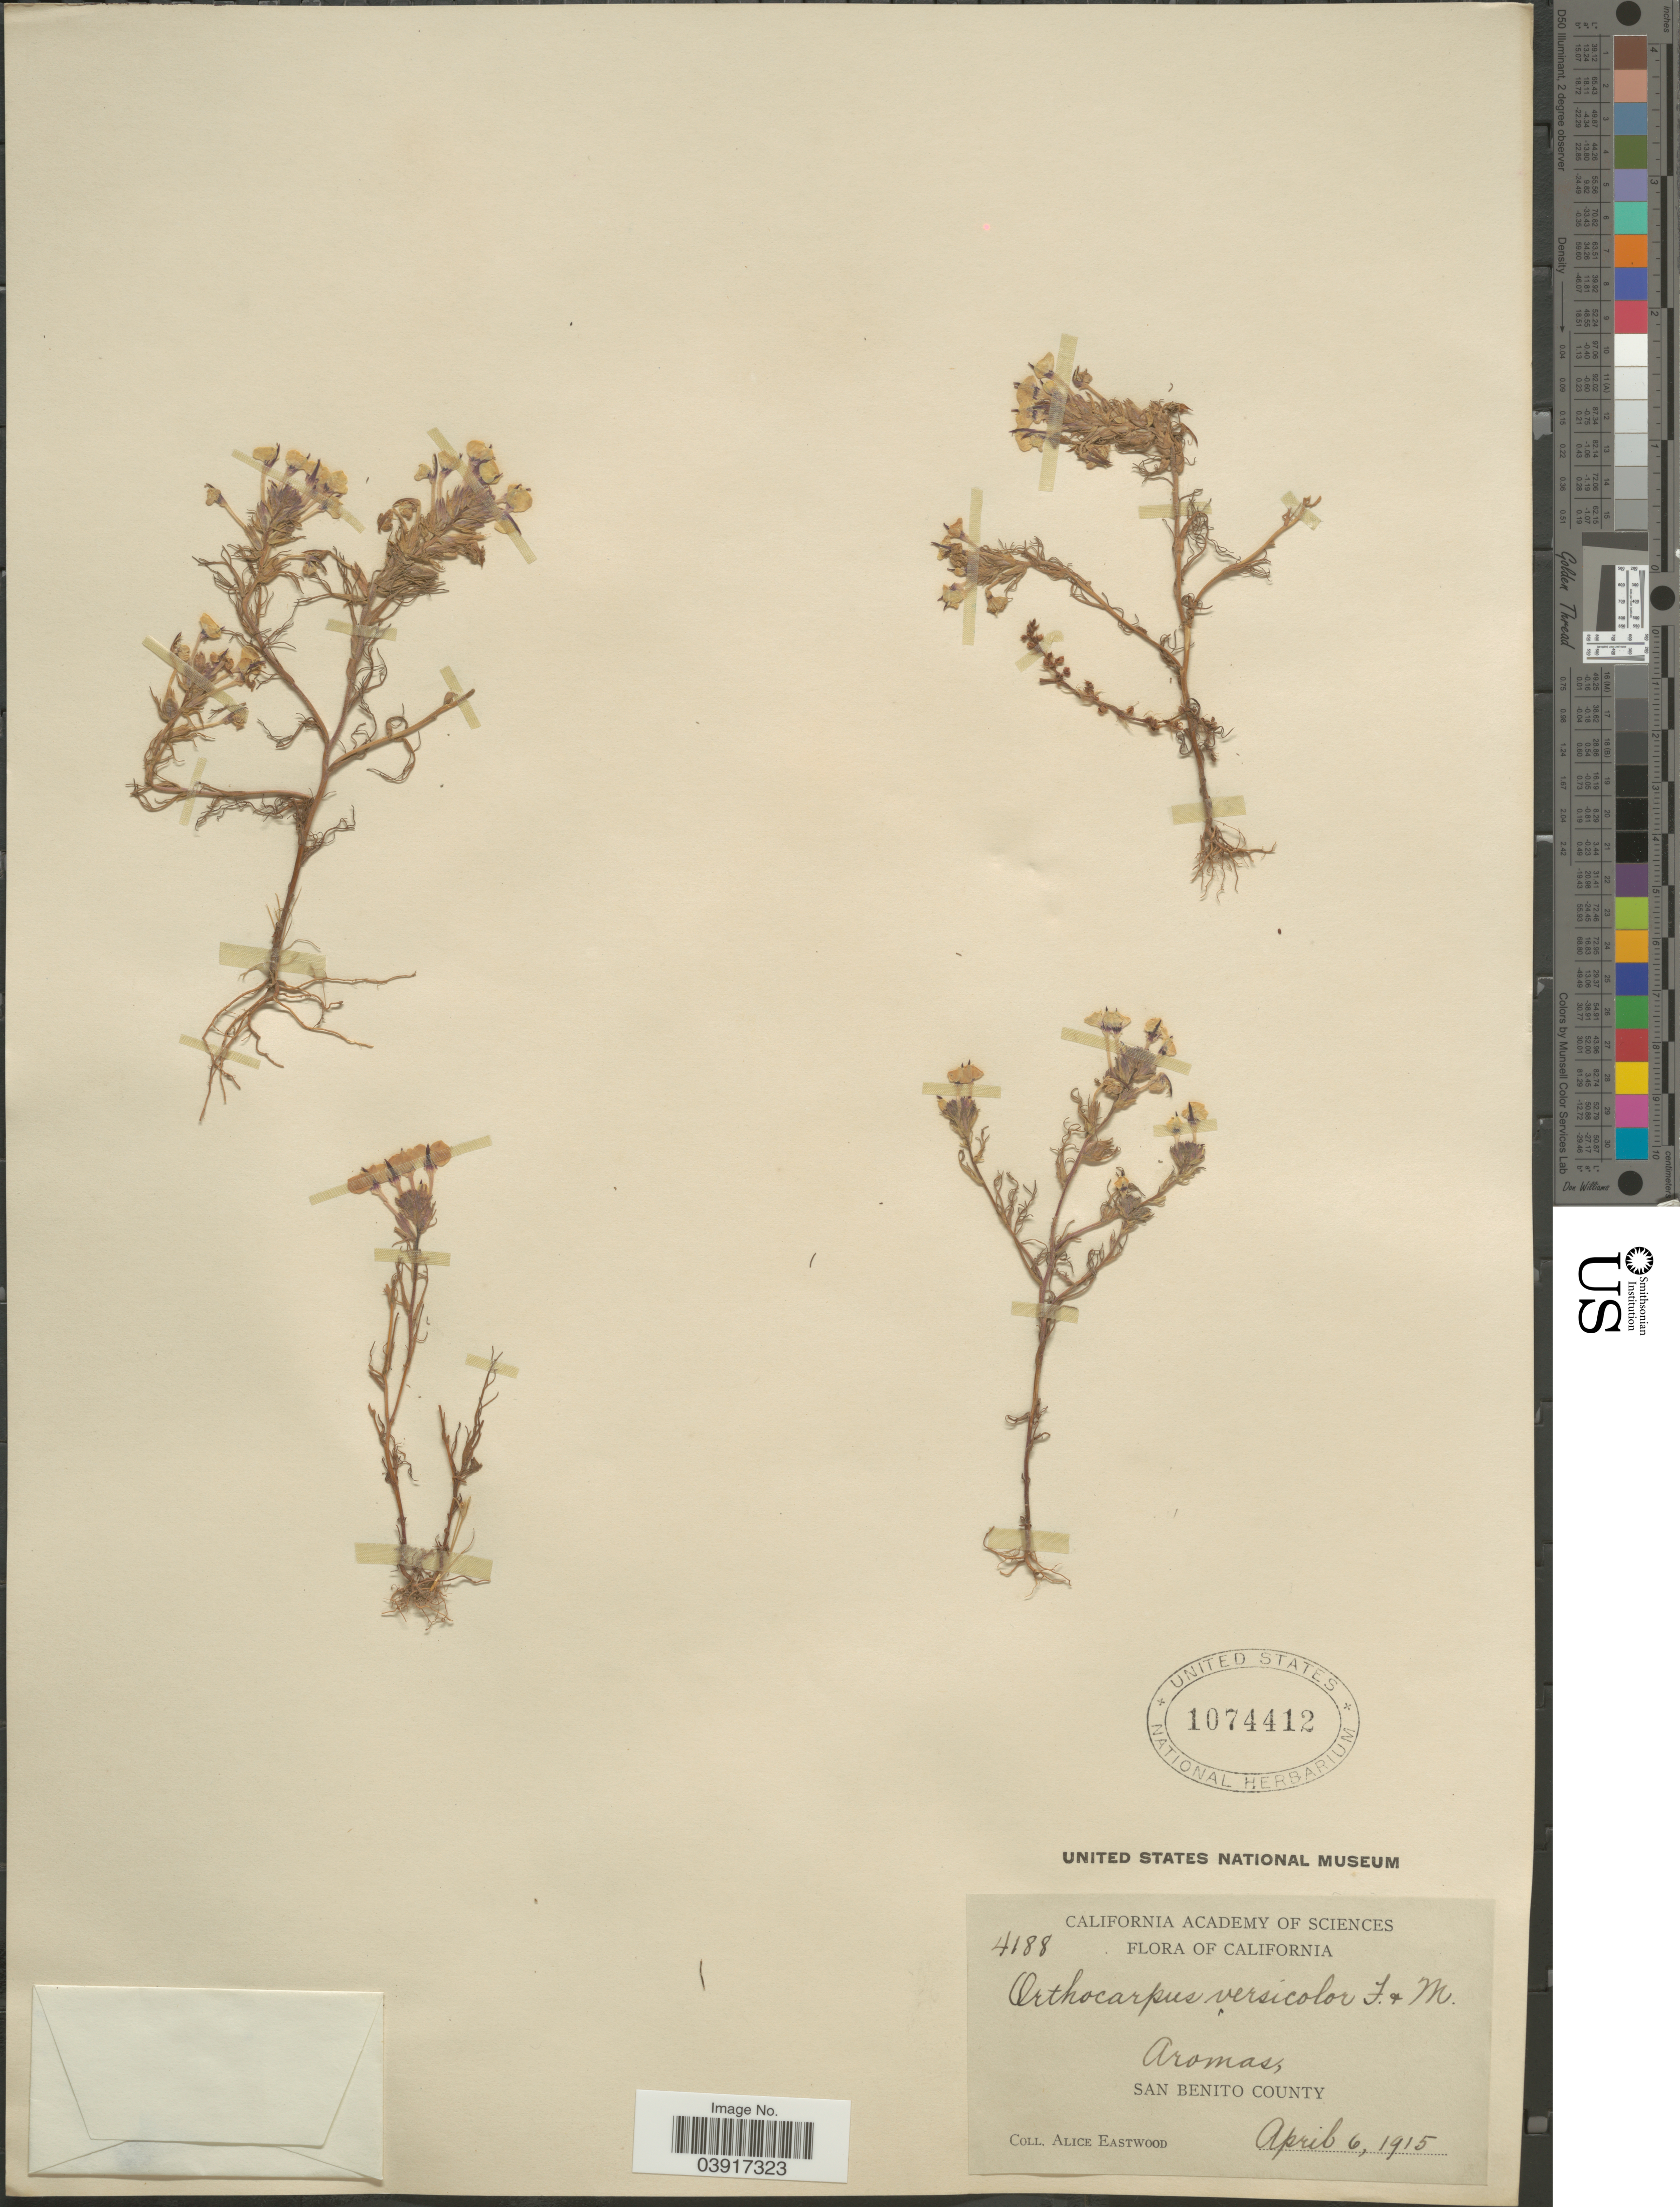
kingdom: Plantae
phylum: Tracheophyta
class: Magnoliopsida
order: Lamiales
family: Orobanchaceae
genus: Orthocarpus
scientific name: Orthocarpus erianthus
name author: Benth.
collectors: A. Eastwood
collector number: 4188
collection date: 1915-04-06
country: United States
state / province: California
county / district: San Benito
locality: Aromas, San Benito County.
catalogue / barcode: US 1074412